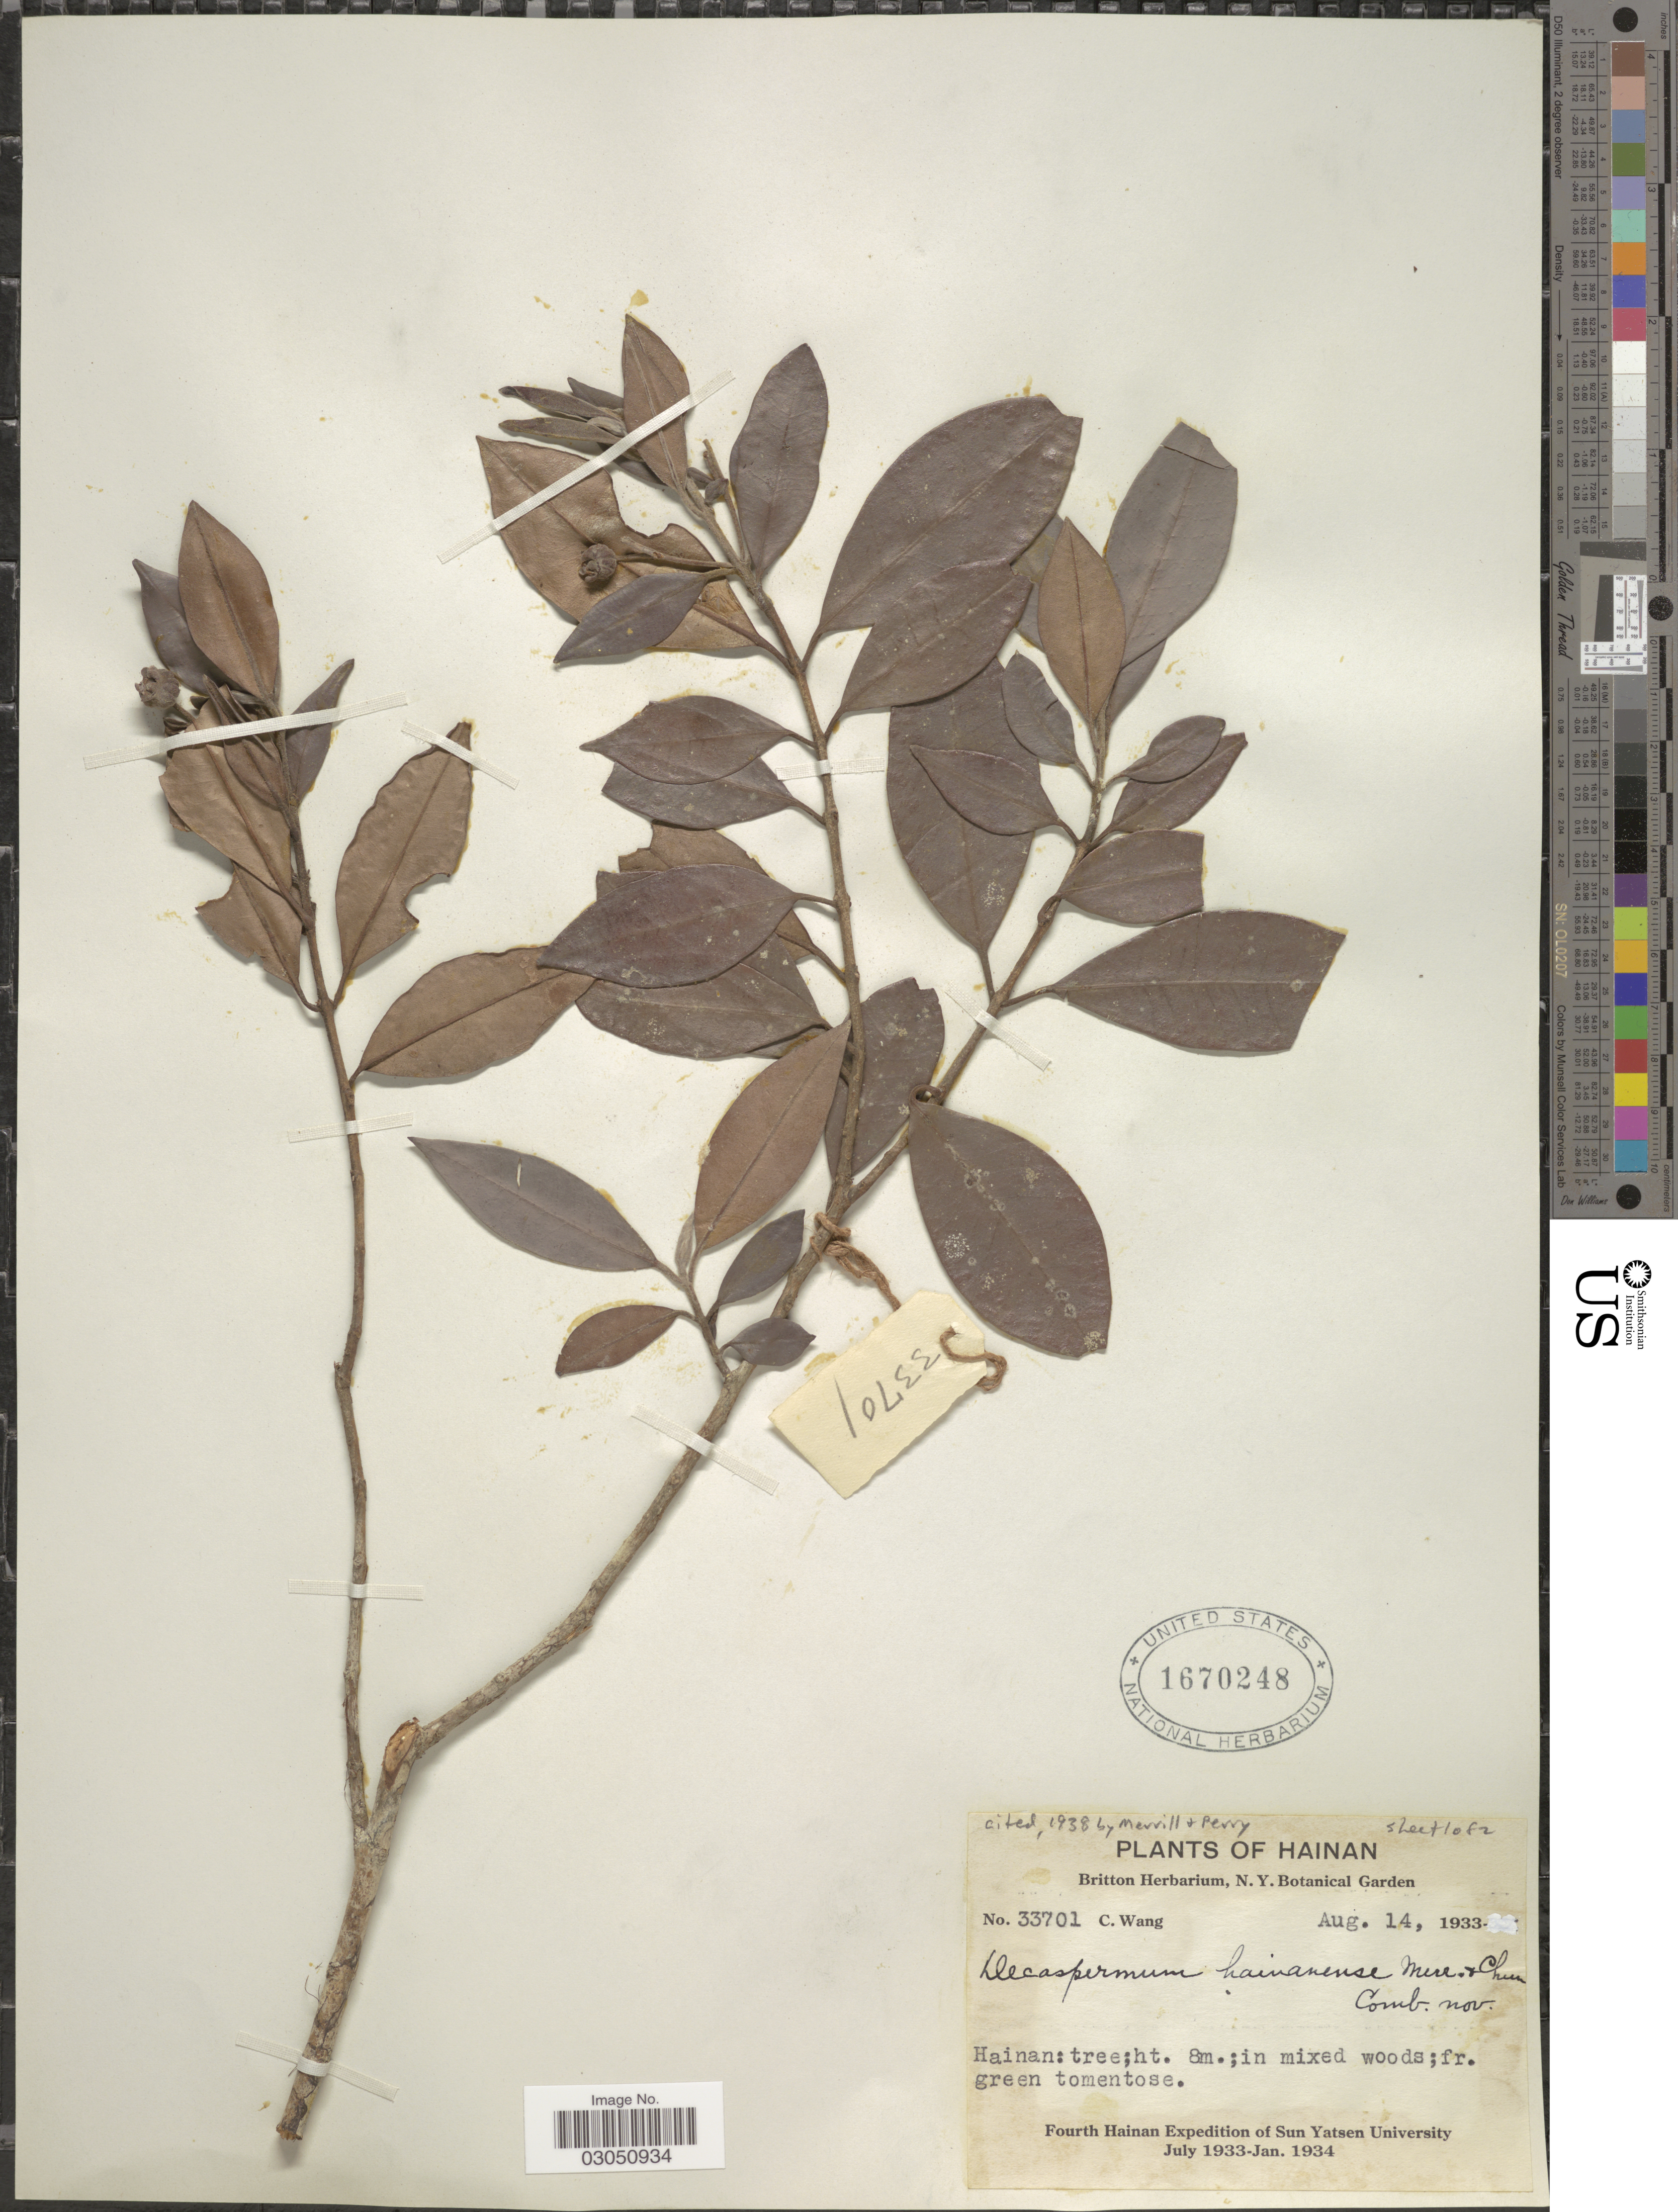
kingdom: Plantae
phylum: Tracheophyta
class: Magnoliopsida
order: Myrtales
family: Myrtaceae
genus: Decaspermum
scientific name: Decaspermum hainanense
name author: (Merr.) Merr.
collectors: C. Wang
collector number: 33701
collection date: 1933-08-14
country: China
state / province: Hainan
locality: Hainan: in mixed woods.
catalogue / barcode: US 1670248